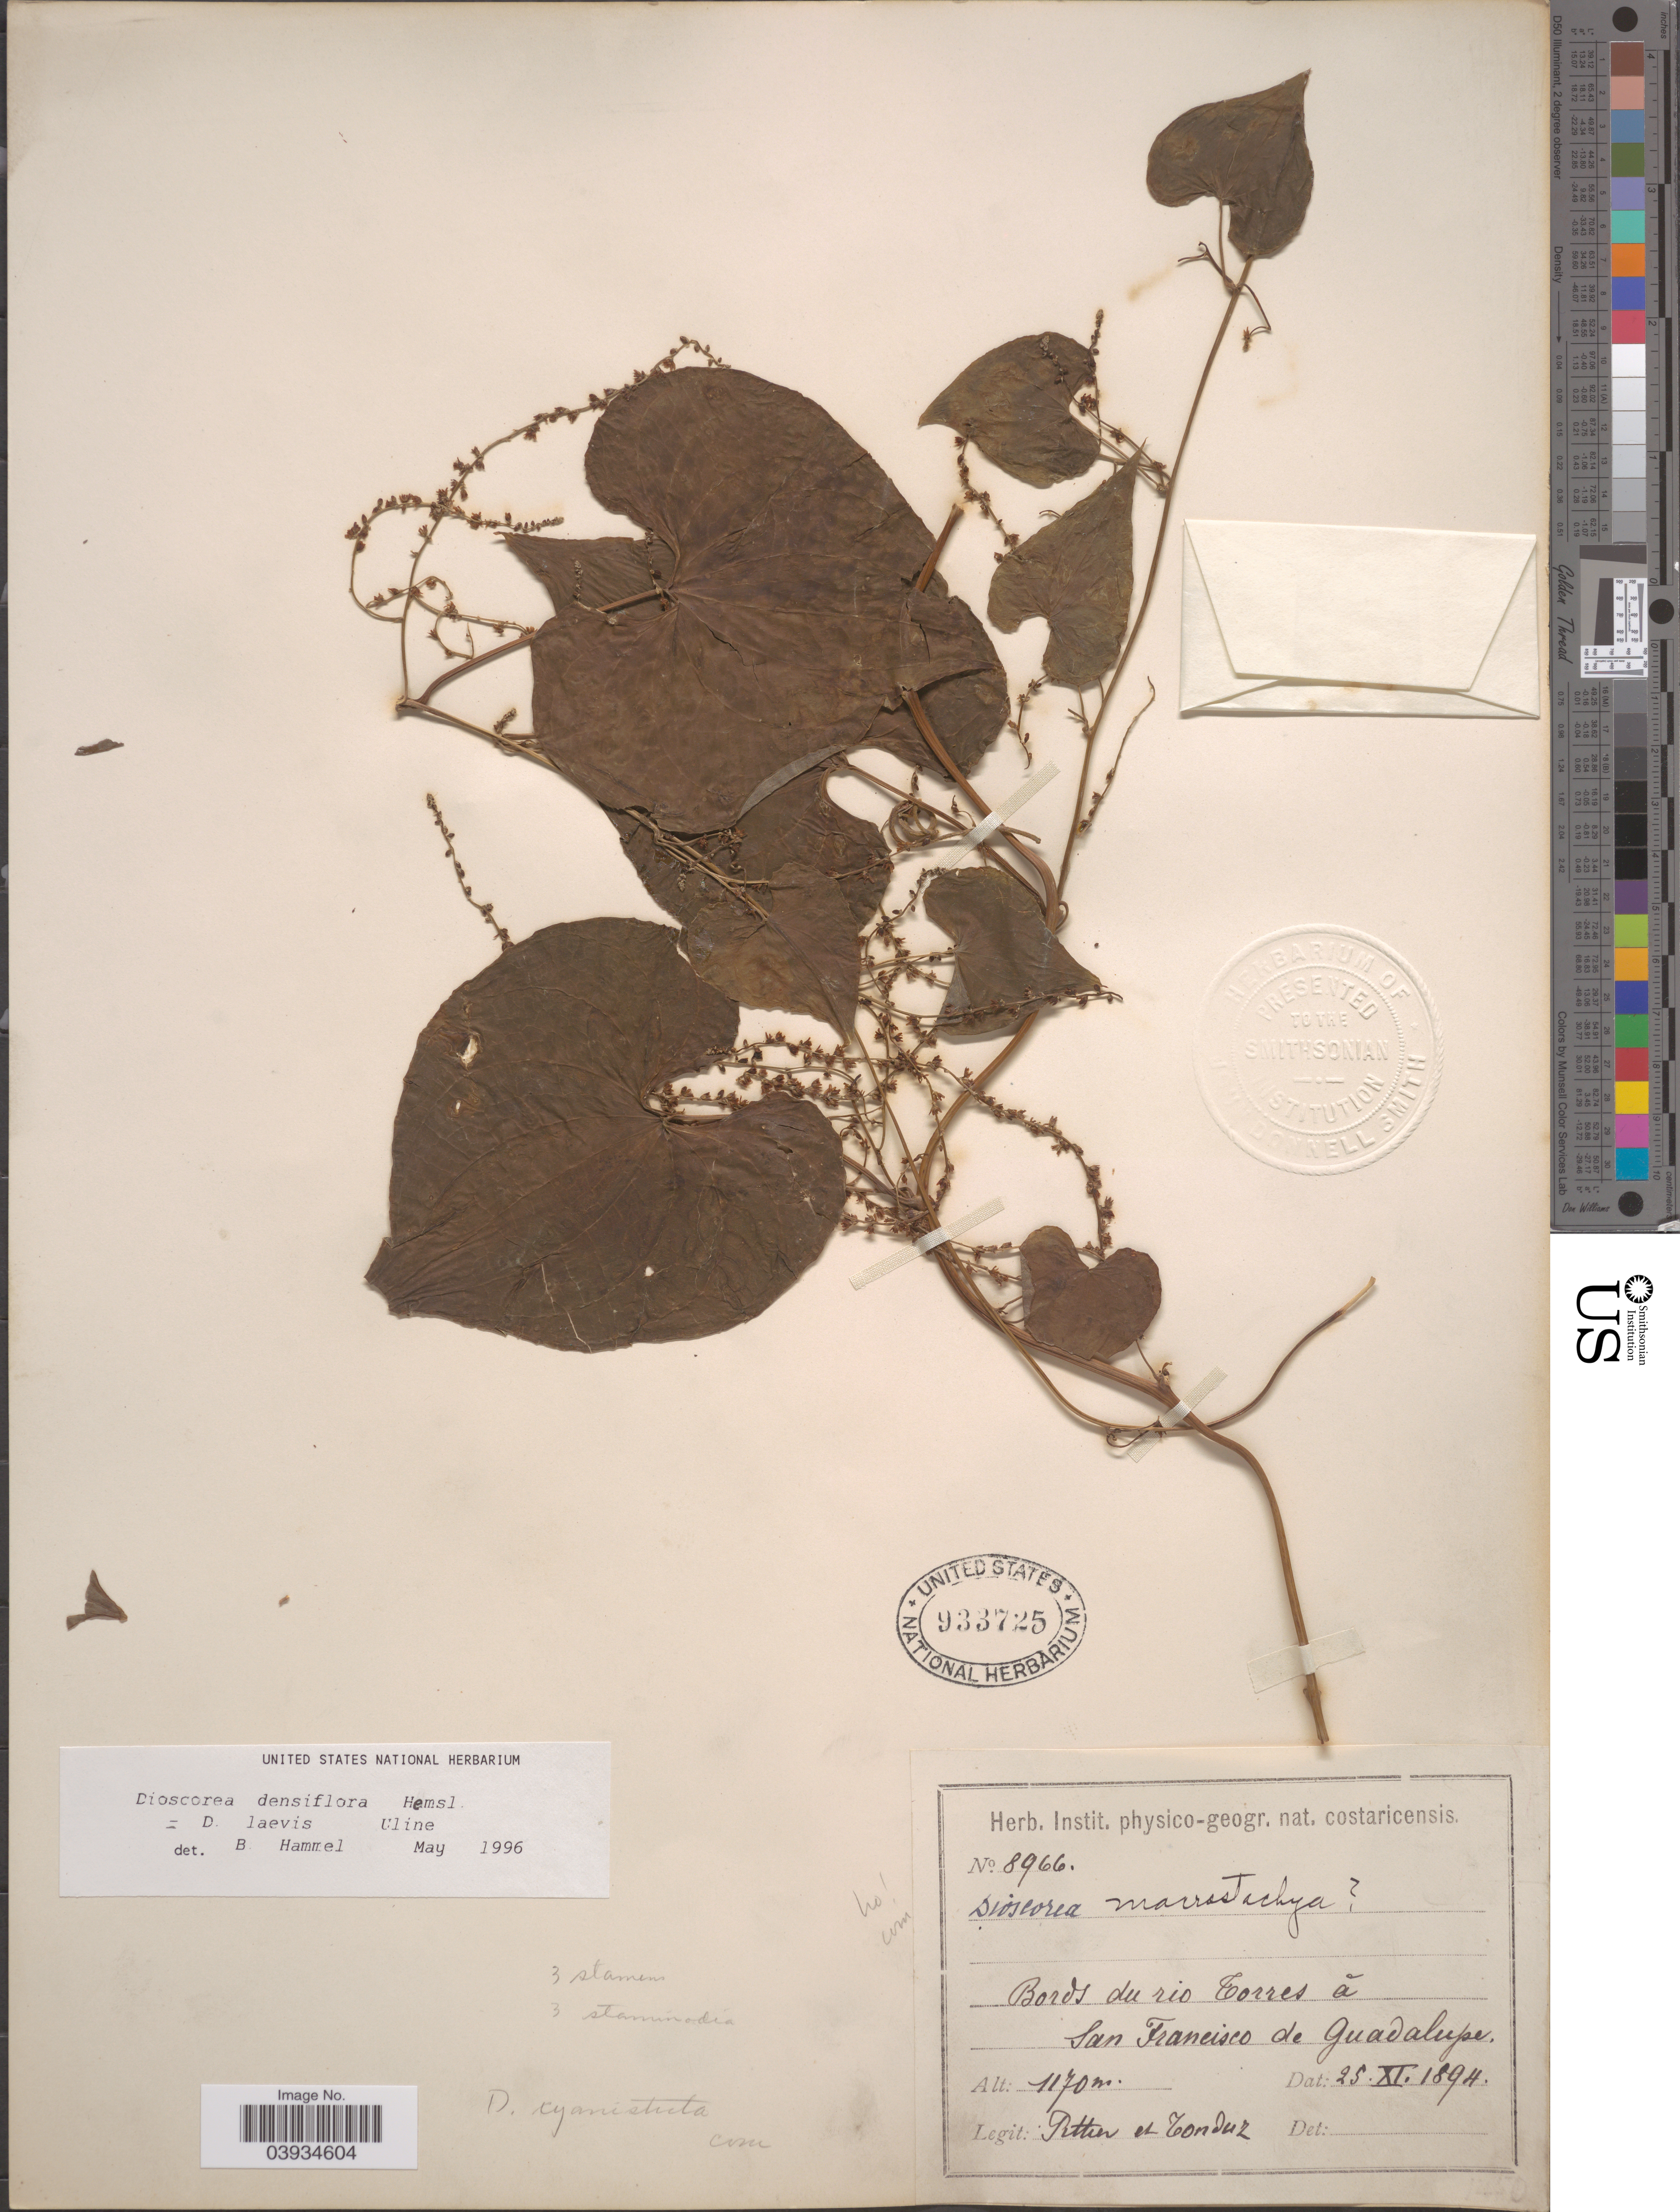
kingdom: Plantae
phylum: Tracheophyta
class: Liliopsida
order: Dioscoreales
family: Dioscoreaceae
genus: Dioscorea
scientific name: Dioscorea laevis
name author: Uline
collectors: Pittier, -- & Tonduz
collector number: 8966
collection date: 1894-11-25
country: Costa Rica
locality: Borde du rio Corres á San Francisco de Guadalupe.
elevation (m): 1170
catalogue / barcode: US 933725